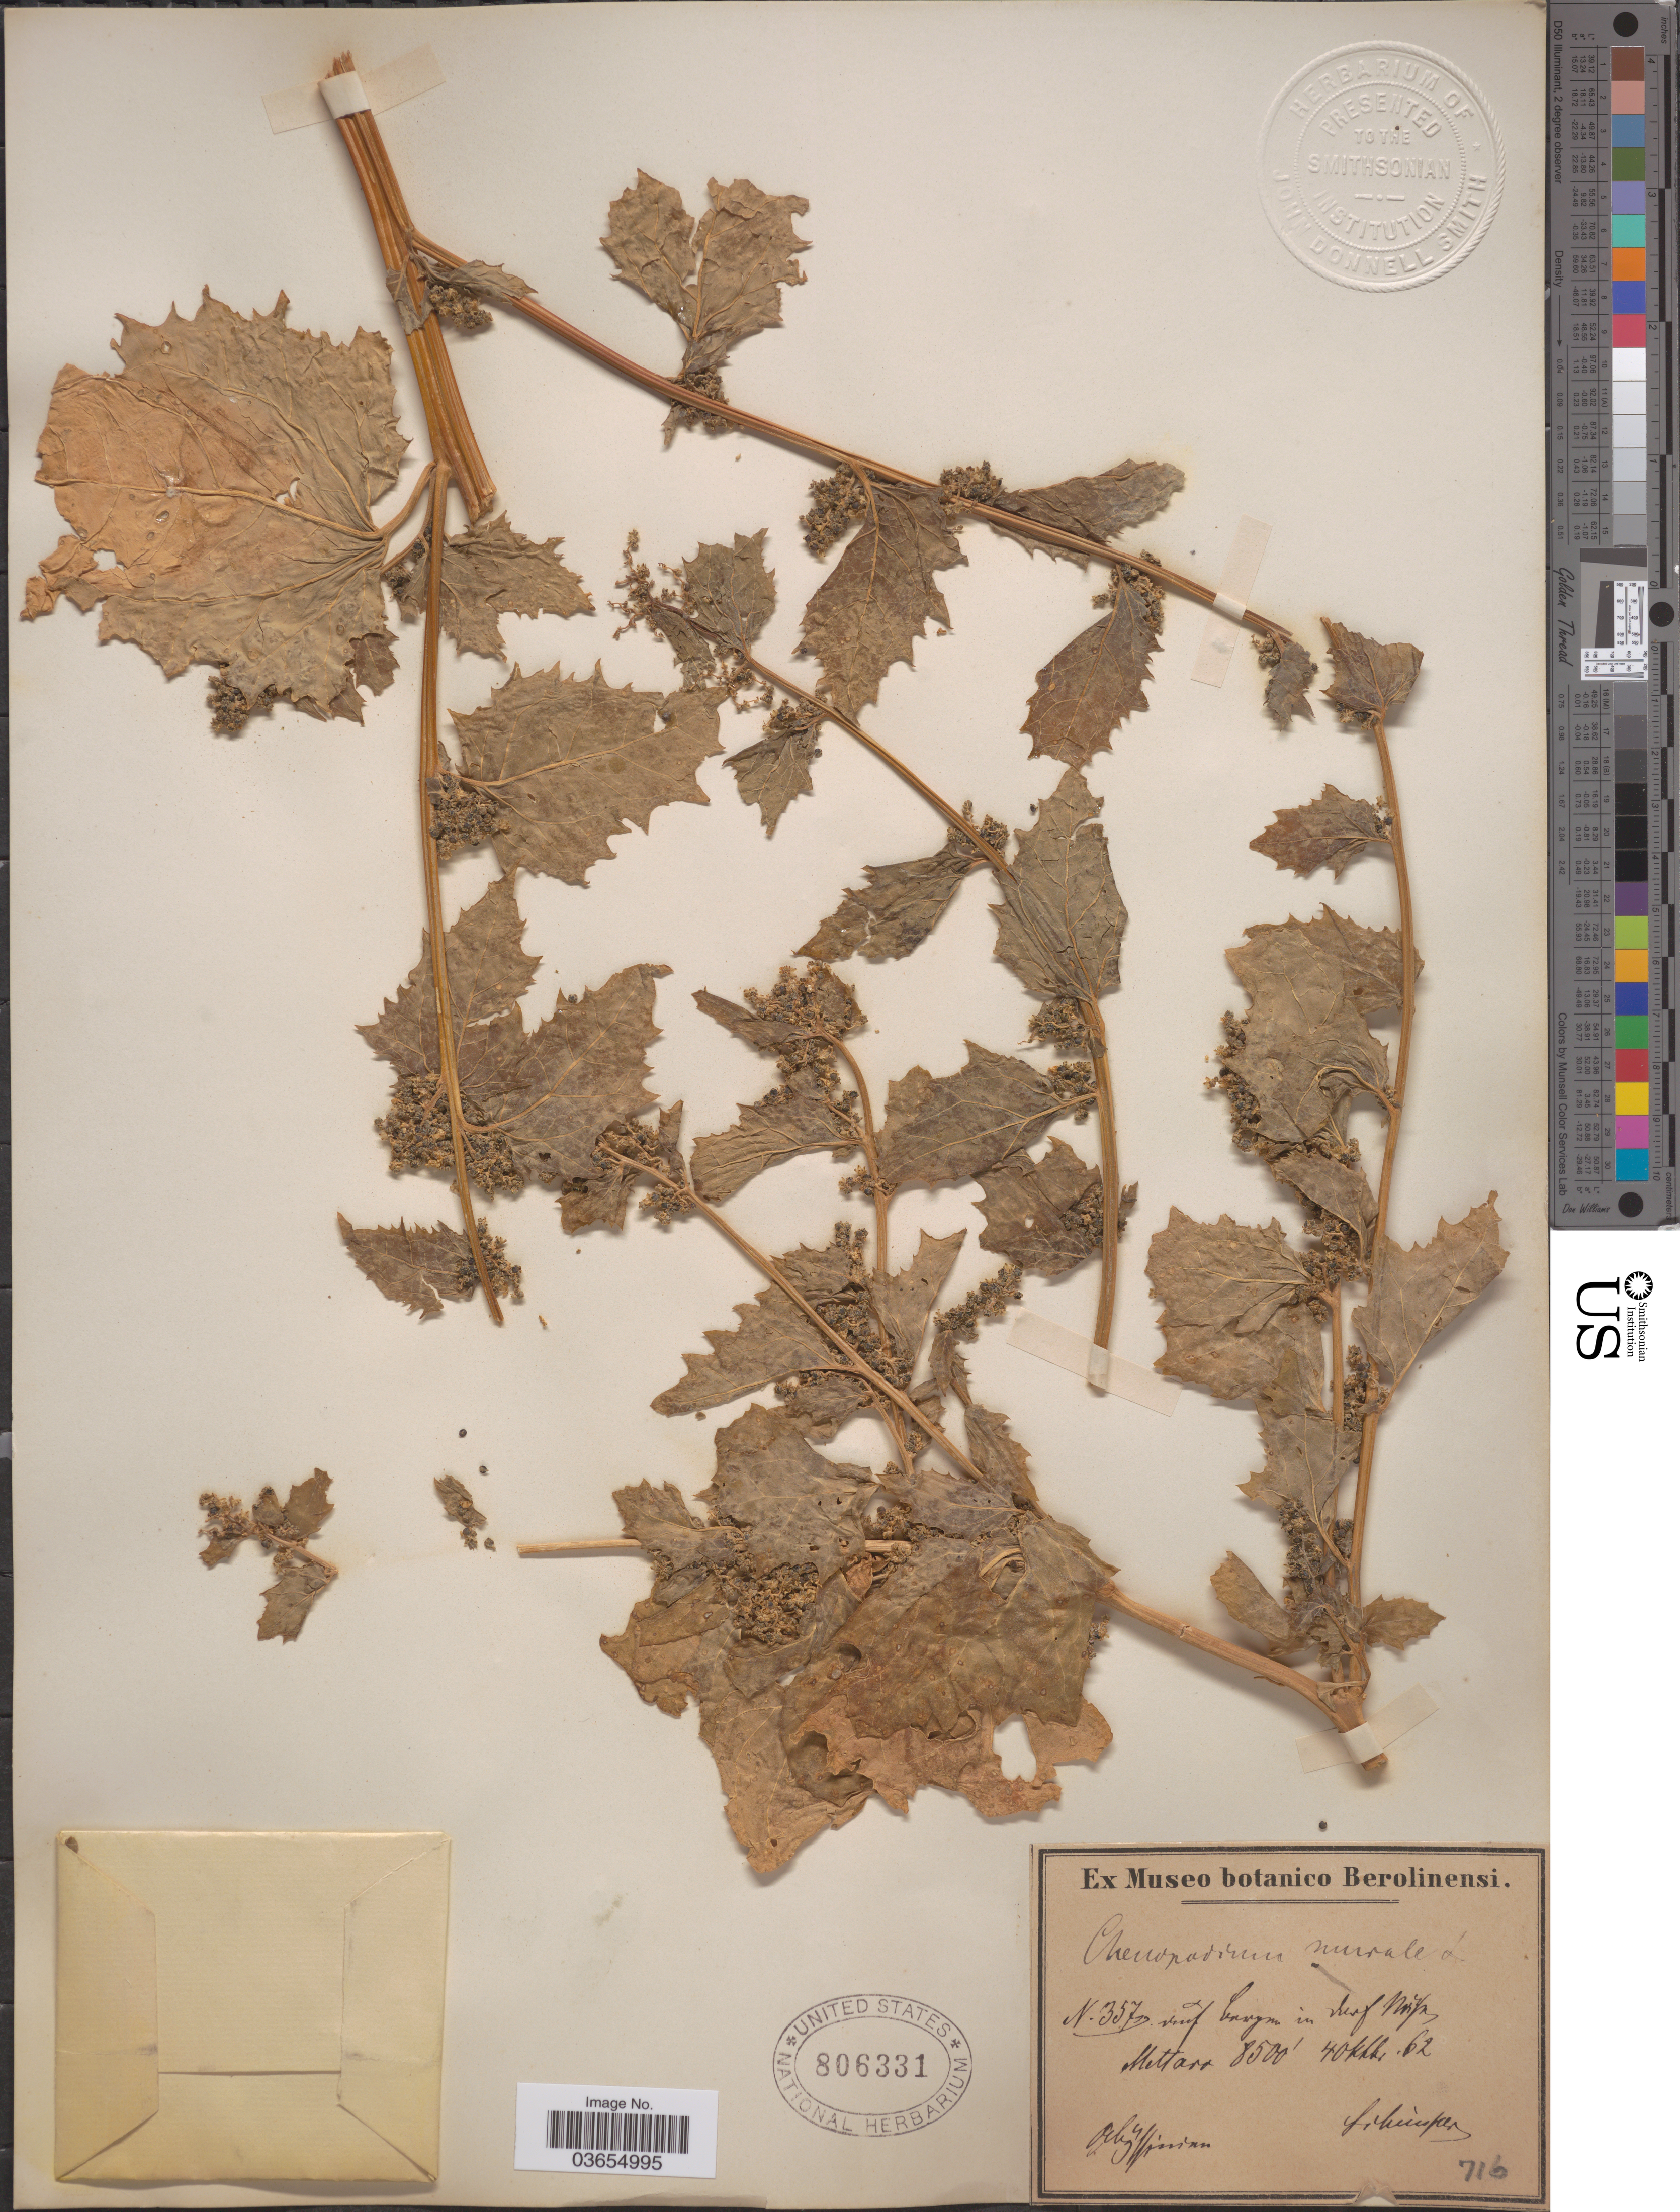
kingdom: Plantae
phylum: Tracheophyta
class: Magnoliopsida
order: Caryophyllales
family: Amaranthaceae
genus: Chenopodium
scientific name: Chenopodium murale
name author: L.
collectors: -. Schimper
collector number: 357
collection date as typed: Transcribed d/m/y: 4/10/62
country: Ethiopia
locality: Abyssinia.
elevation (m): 2591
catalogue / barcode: US 806331